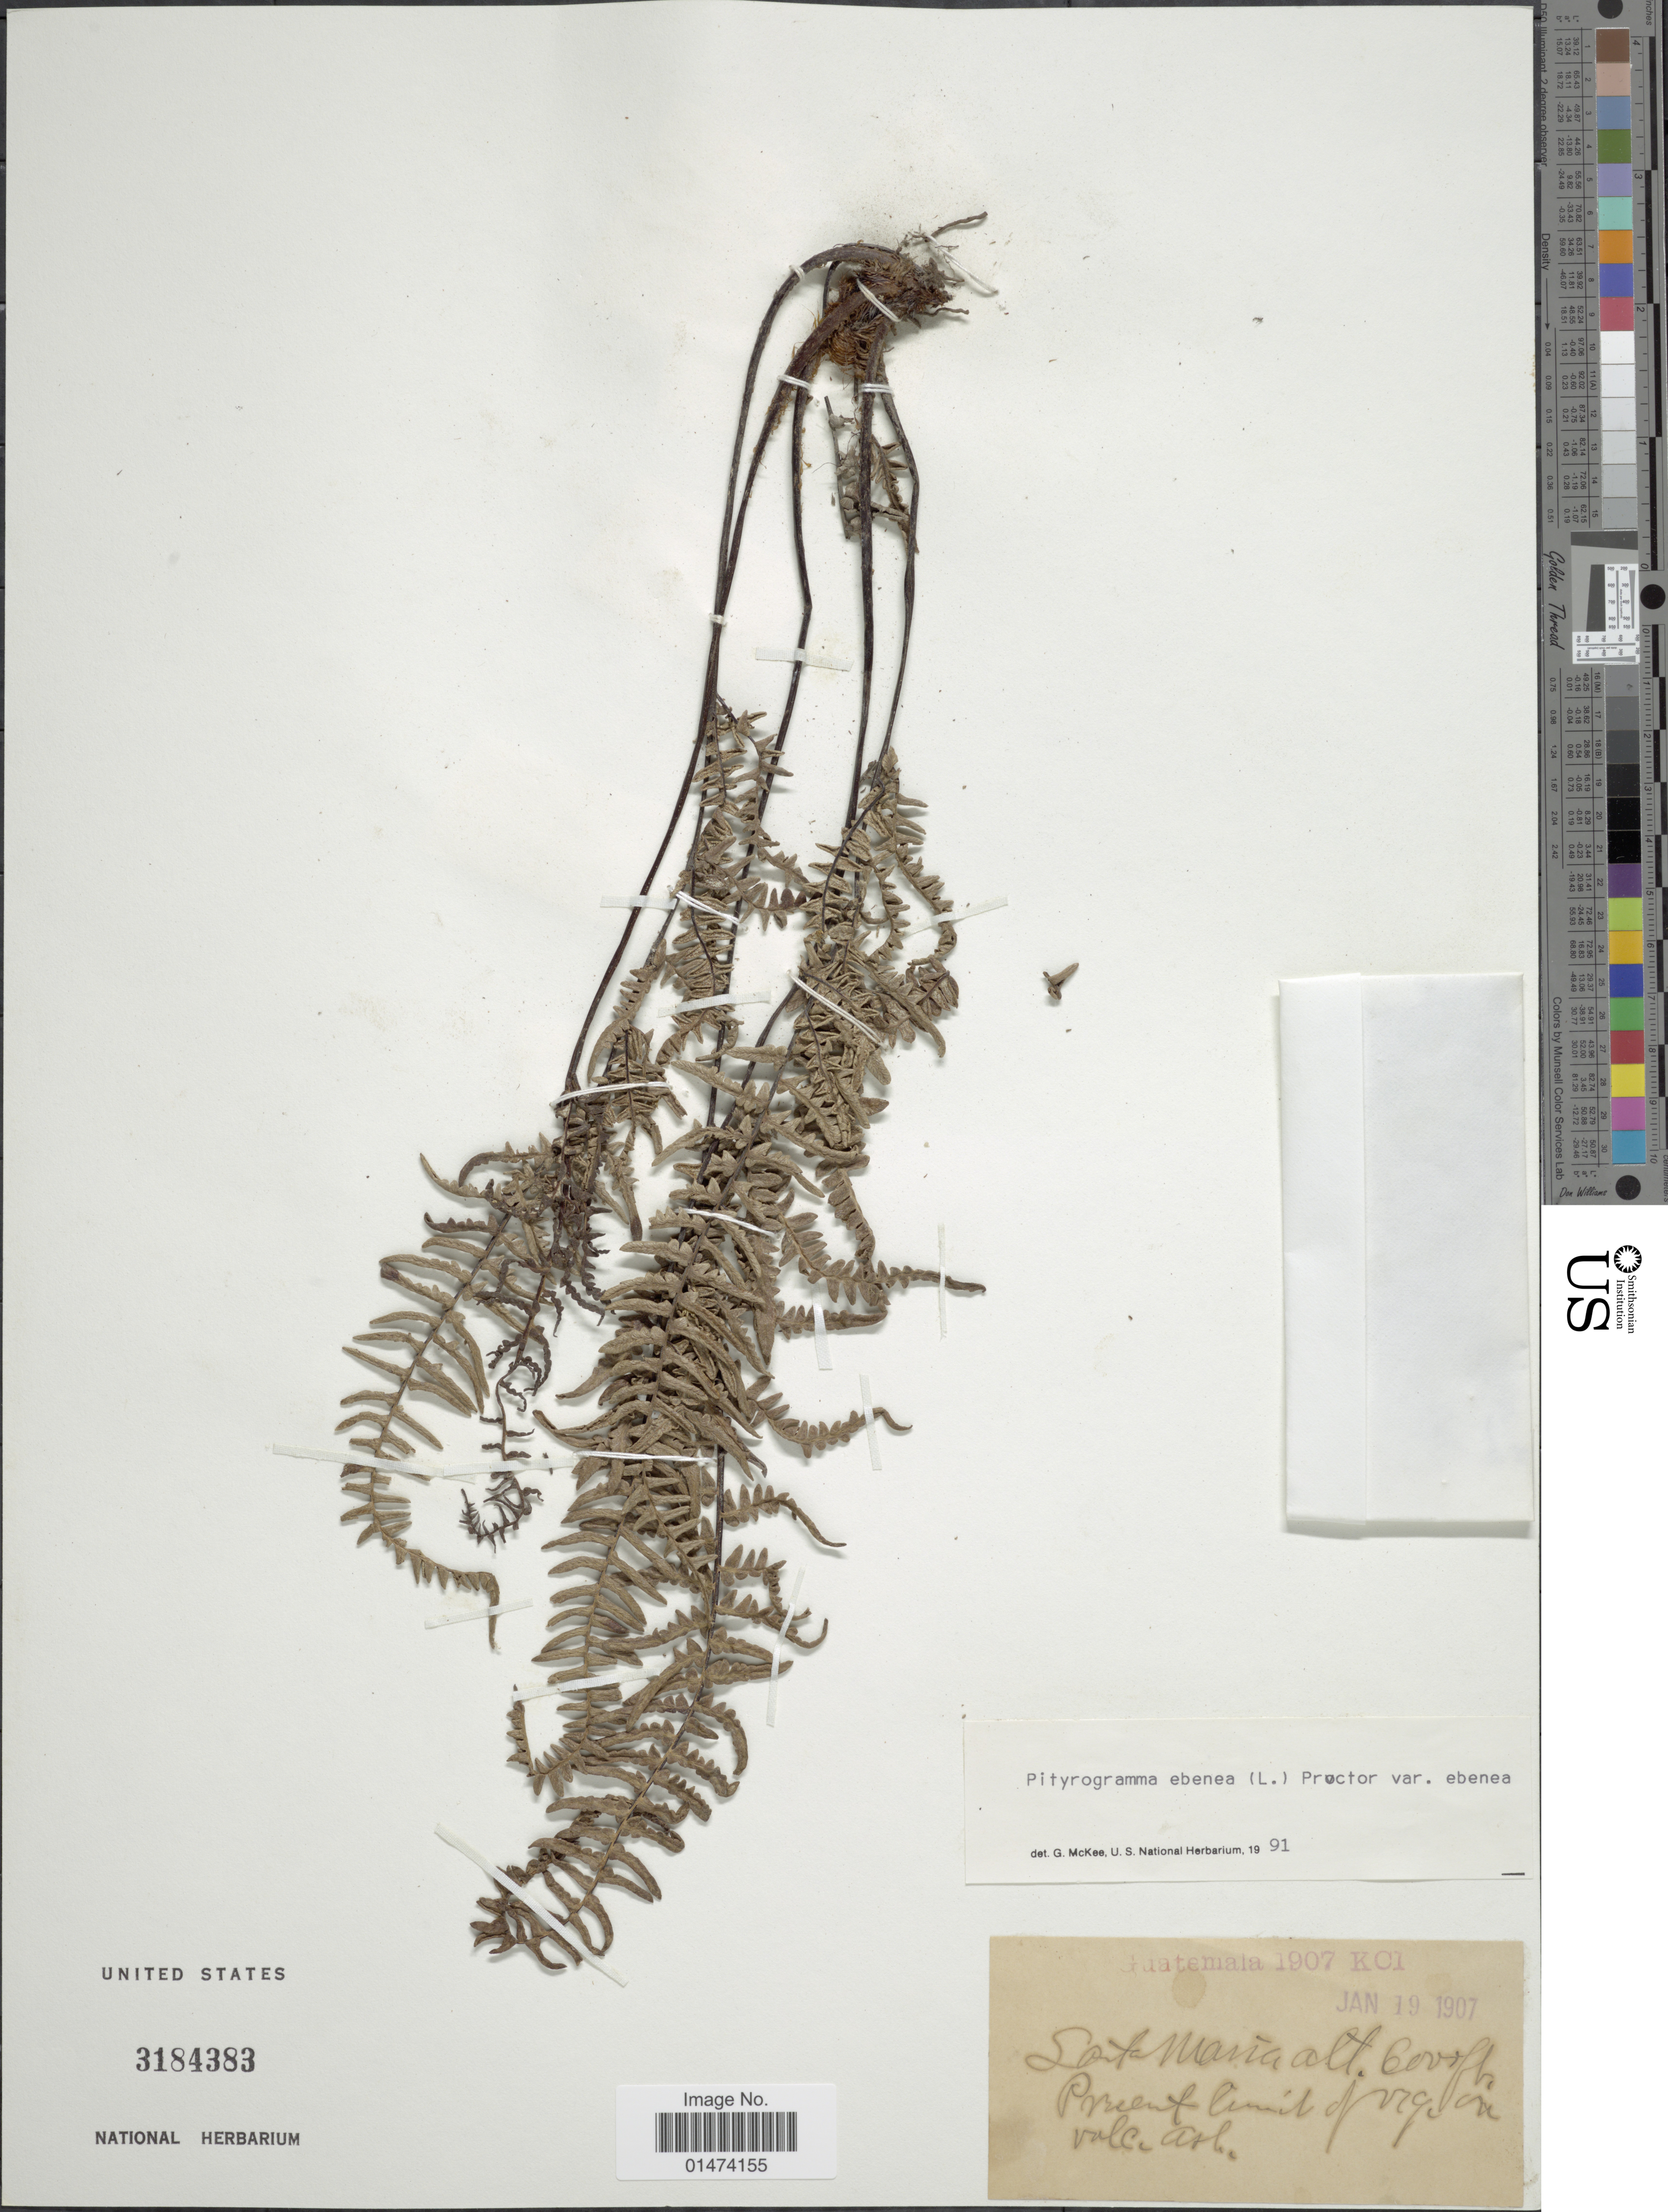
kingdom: Plantae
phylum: Tracheophyta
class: Polypodiopsida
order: Polypodiales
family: Pteridaceae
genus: Pityrogramma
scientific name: Pityrogramma tartarea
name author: (Cav.) Maxon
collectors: Koi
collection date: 1907-01-19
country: Guatemala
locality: Santa Maria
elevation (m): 1829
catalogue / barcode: US 3184383